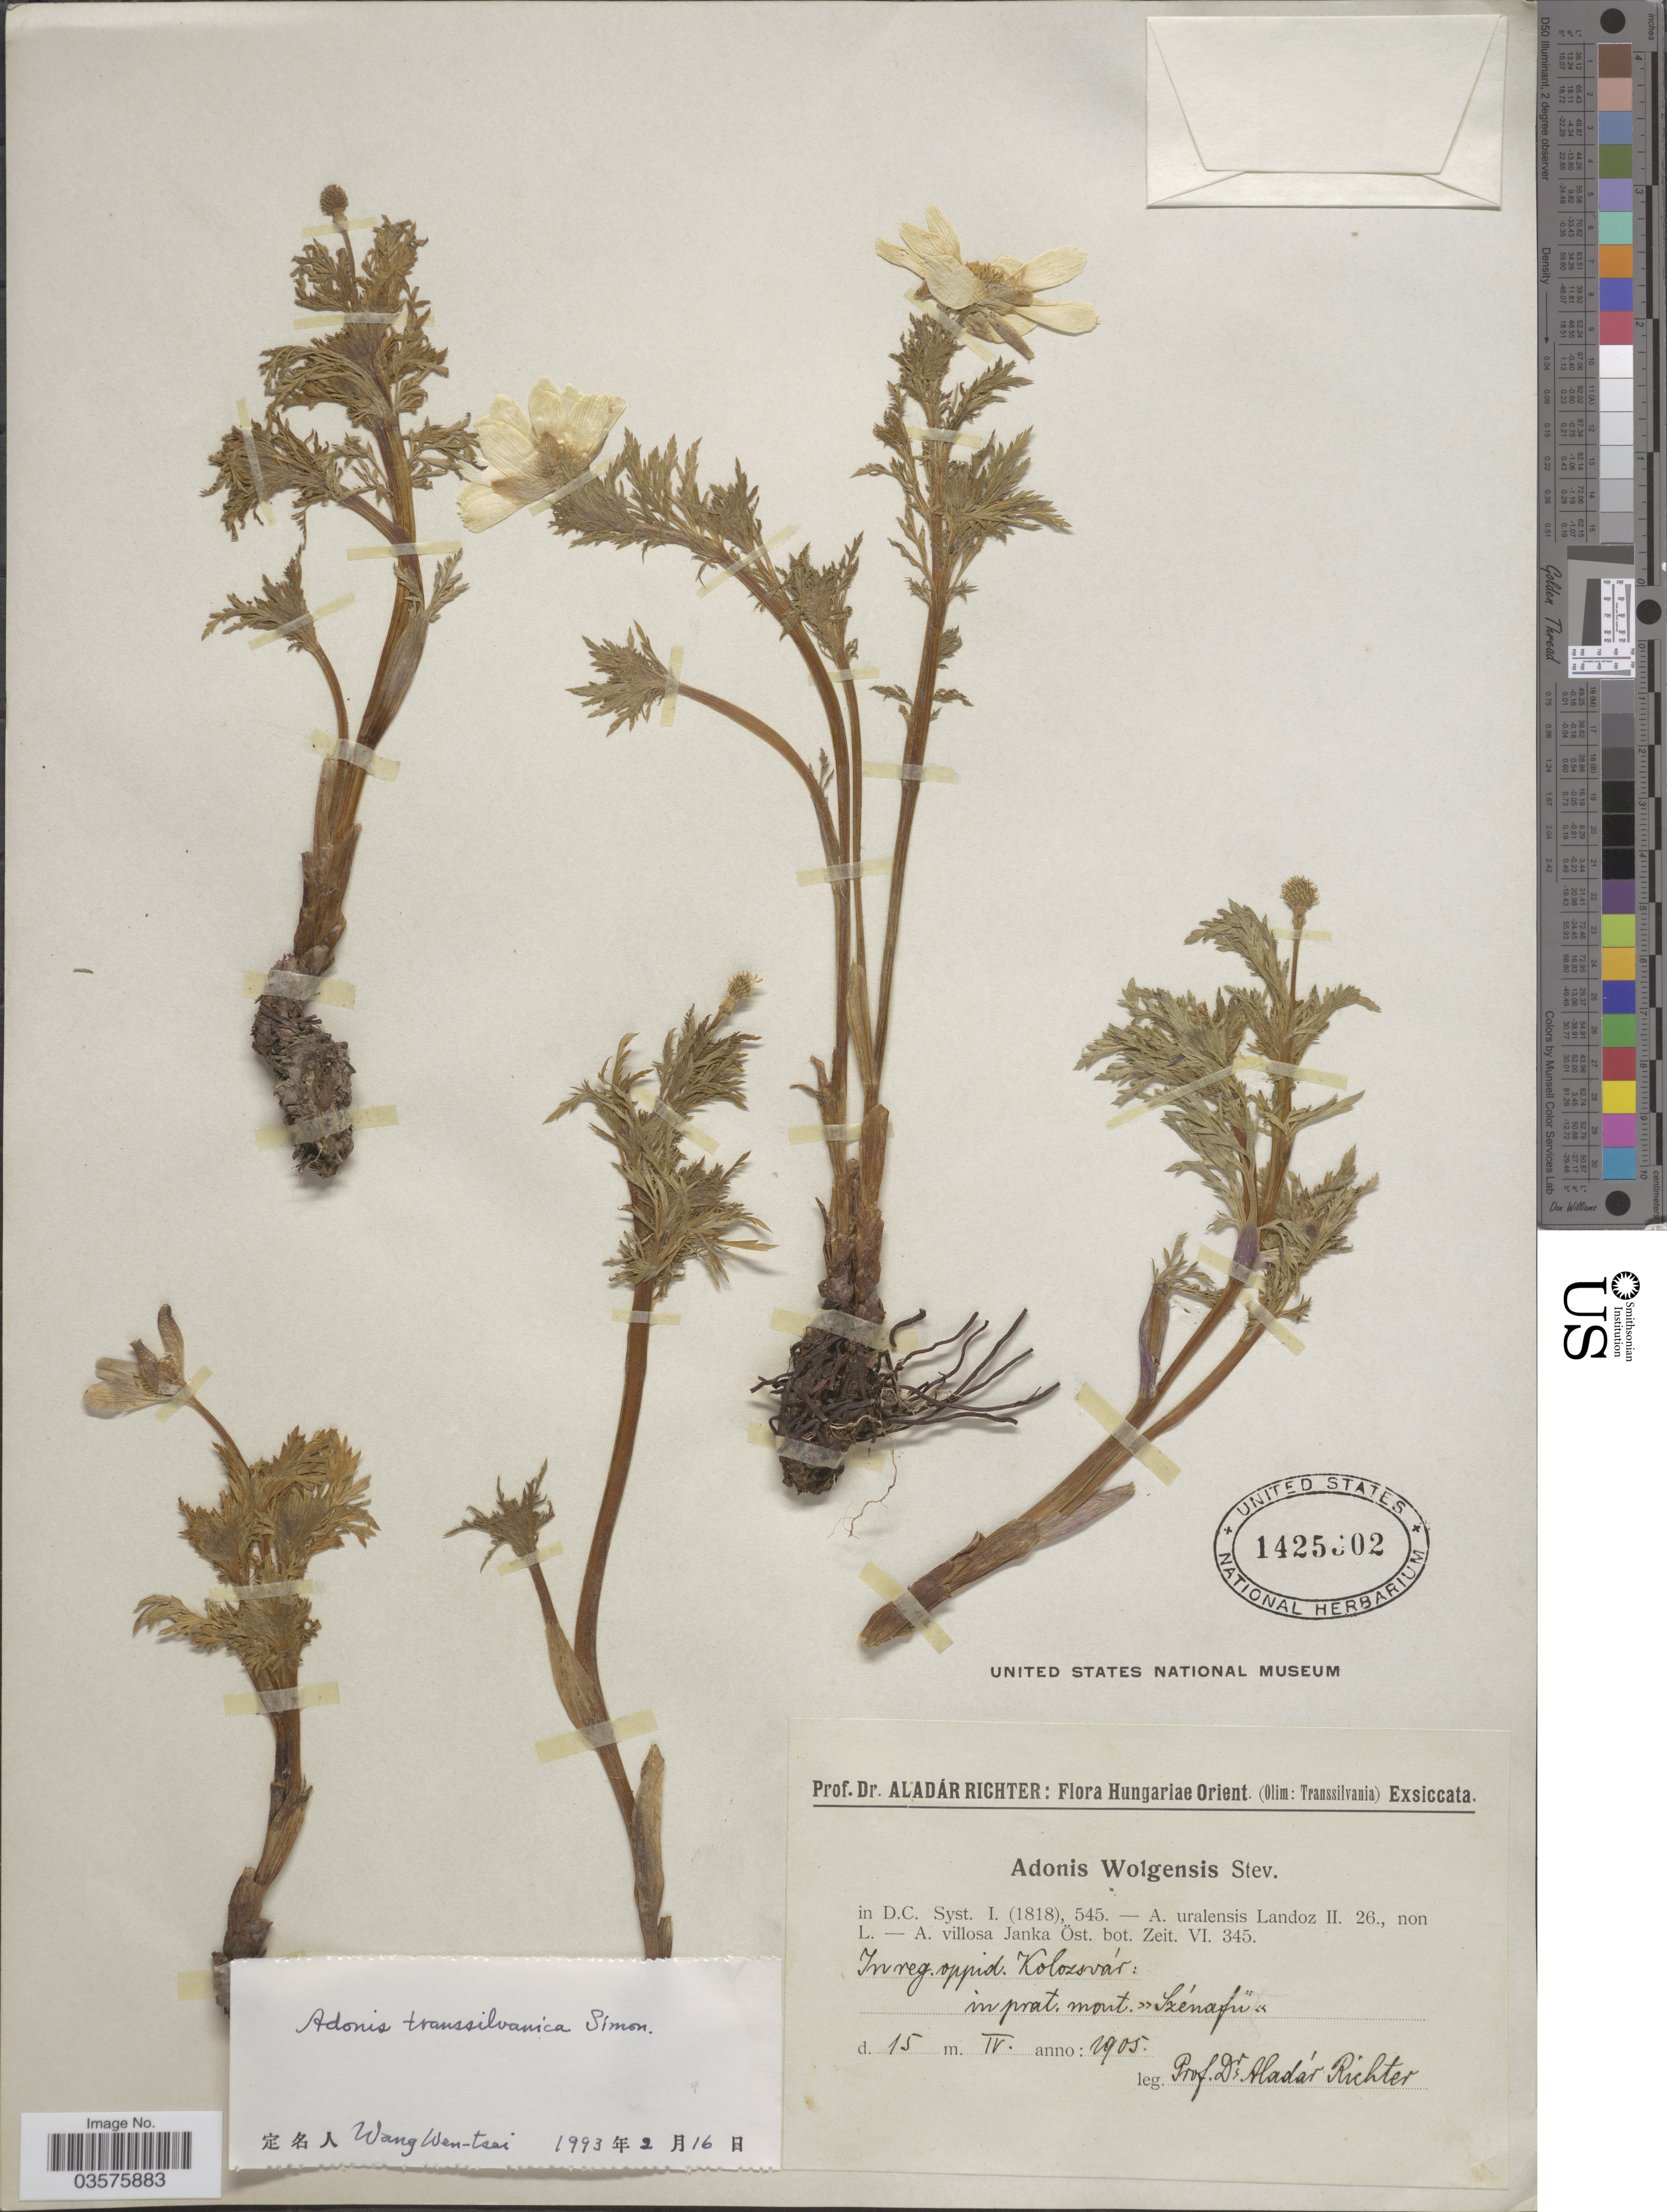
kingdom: Plantae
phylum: Tracheophyta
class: Magnoliopsida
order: Ranunculales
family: Ranunculaceae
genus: Adonis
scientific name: Adonis transsilvanica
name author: Simonov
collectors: A. Richter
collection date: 1905-04-15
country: Hungary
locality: Hungariae Orient. (Olim: Transsilvania). In reg. oppid. Kolozsvár: in prat. mont. >> Szénafü<<.